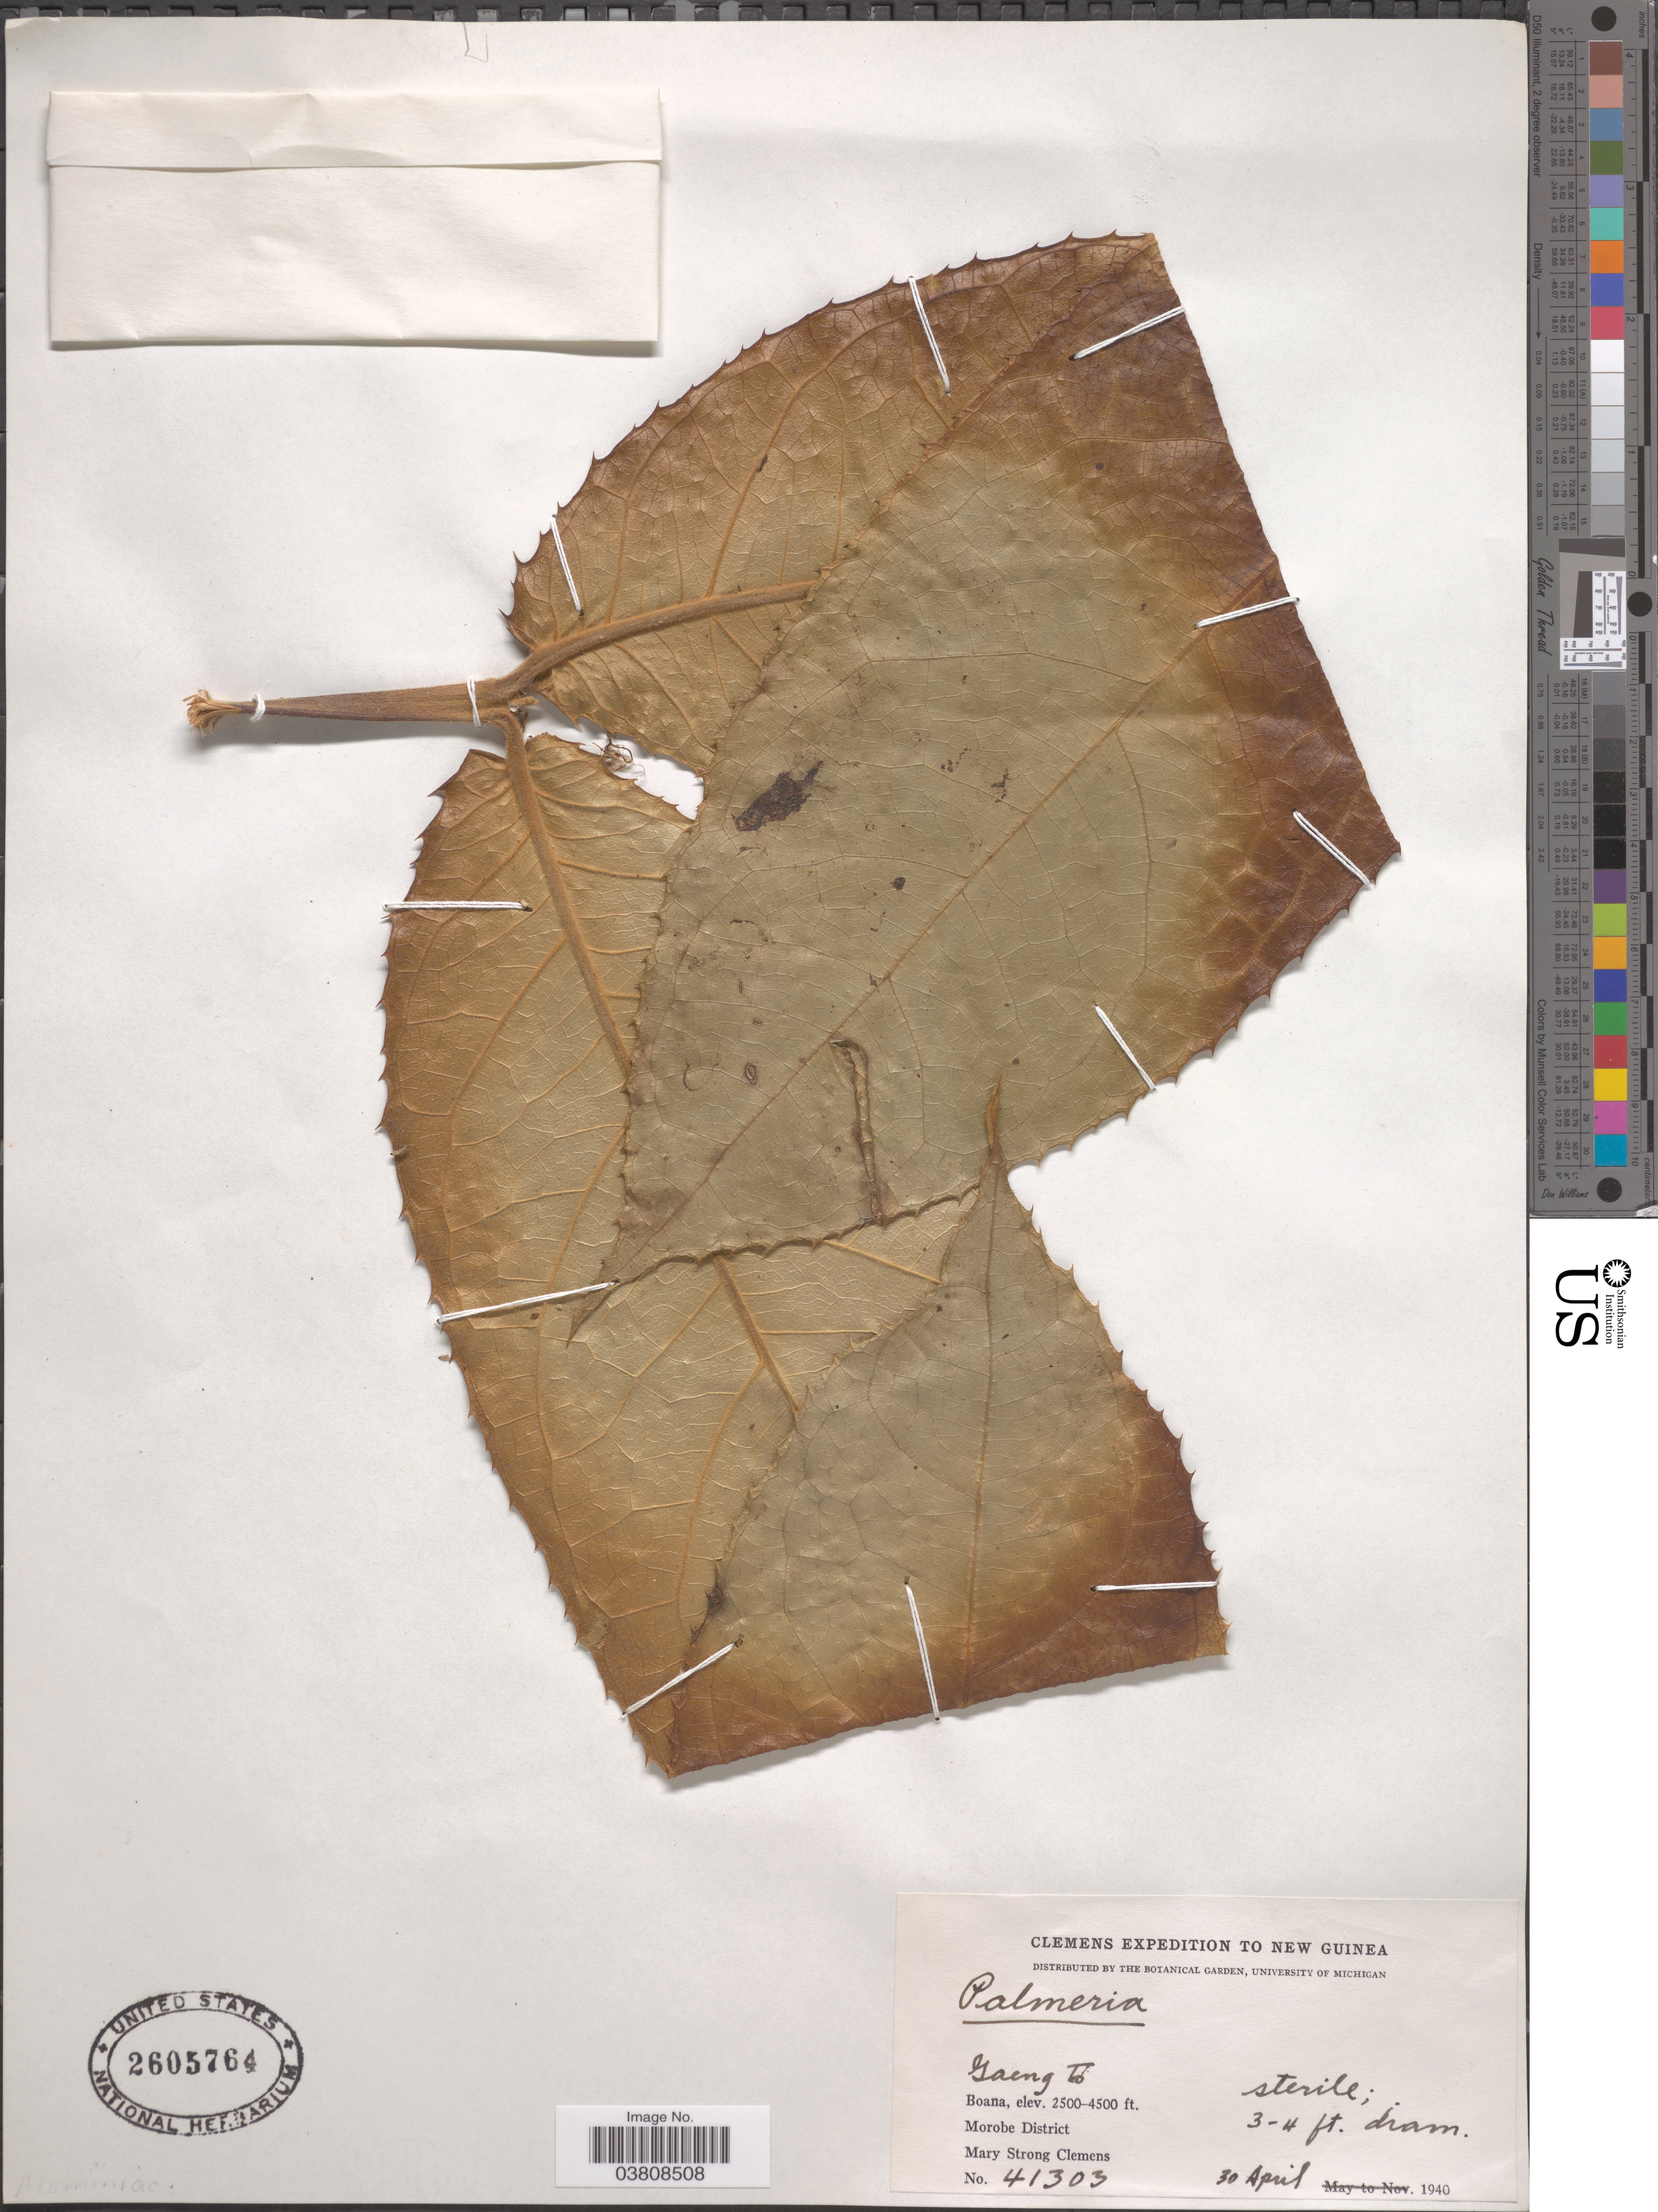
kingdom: Plantae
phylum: Tracheophyta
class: Magnoliopsida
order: Laurales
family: Monimiaceae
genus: Palmeria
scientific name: Palmeria sp.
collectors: M. S. Clemens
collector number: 41303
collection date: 1940-04-30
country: Papua New Guinea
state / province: Morobe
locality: New Guinea. Gaeng To. Boana, Morobe District.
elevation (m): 762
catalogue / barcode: US 2605764